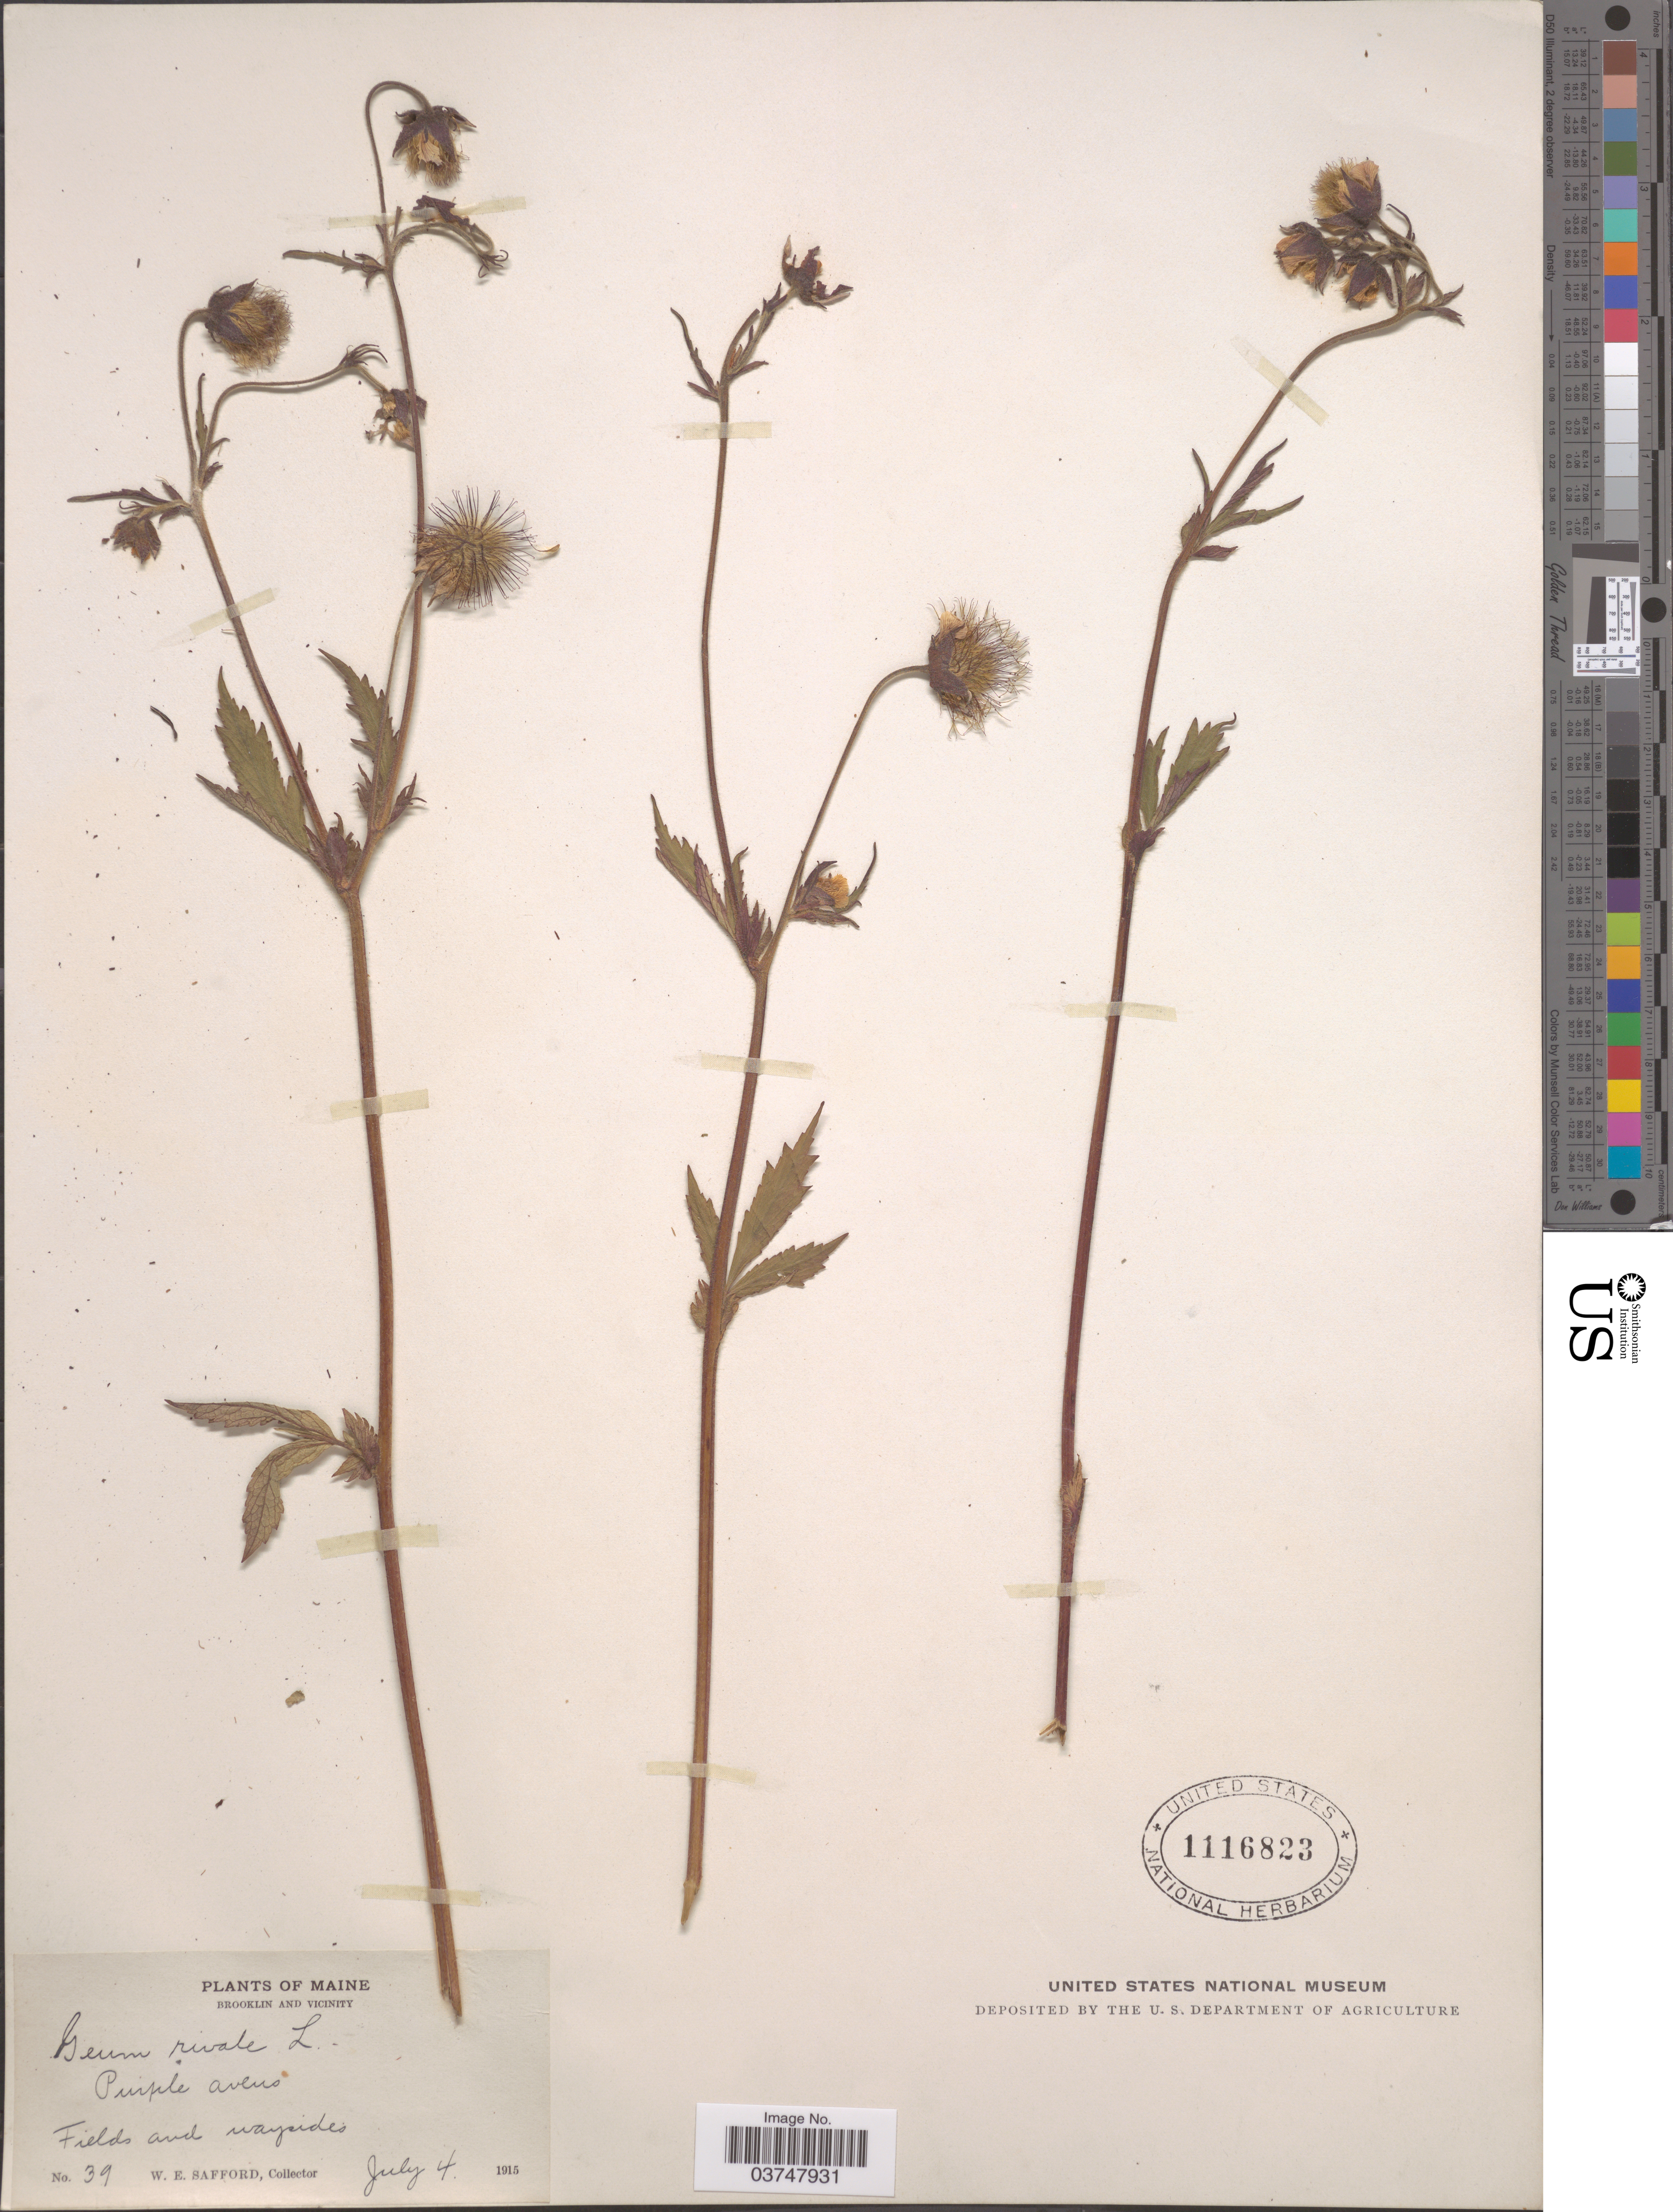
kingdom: Plantae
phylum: Tracheophyta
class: Magnoliopsida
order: Rosales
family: Rosaceae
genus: Geum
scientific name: Geum rivale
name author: L.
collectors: W. E. Safford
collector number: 39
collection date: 1915-07-04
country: United States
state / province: Maine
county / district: Hancock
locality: Brooklin and Vicinity. Fields and waysides.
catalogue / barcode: US 1116823